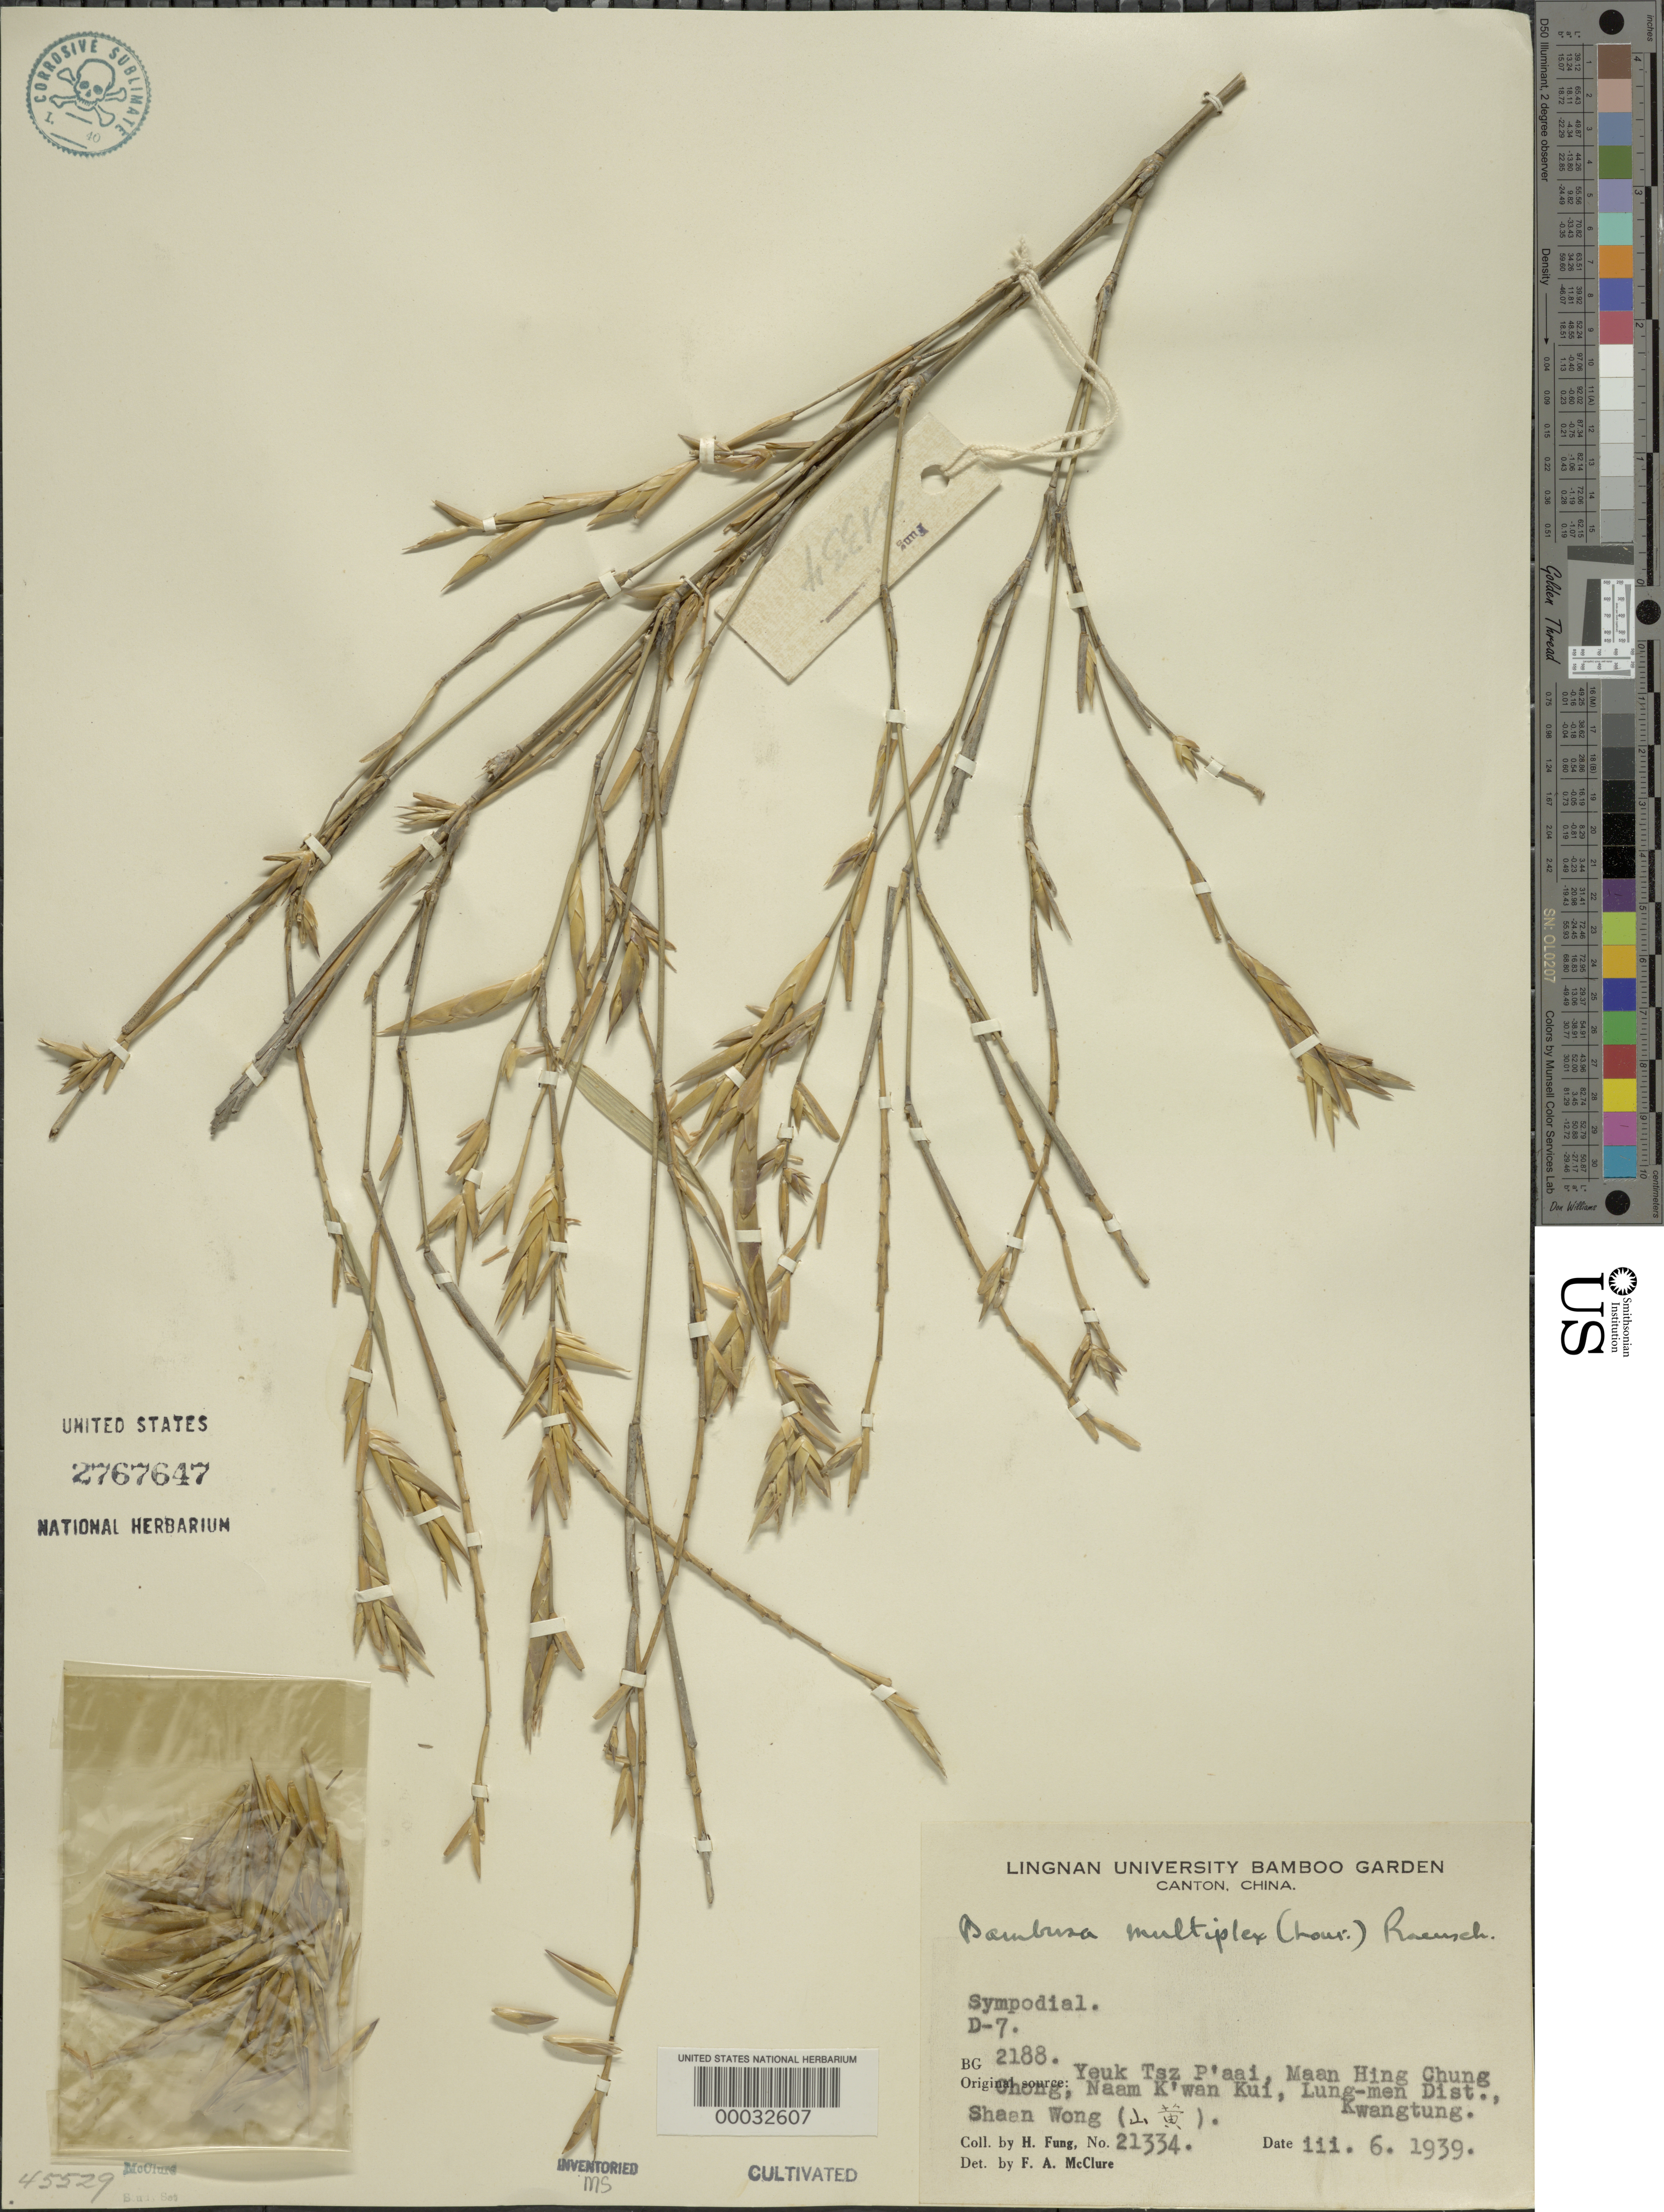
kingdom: Plantae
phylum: Tracheophyta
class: Liliopsida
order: Poales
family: Poaceae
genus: Bambusa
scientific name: Bambusa multiplex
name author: (Lour.) Raeusch. ex Schult. & Schult. f.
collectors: H. L. Fung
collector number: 21334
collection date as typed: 06 Mar 1939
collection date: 1939-03-06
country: China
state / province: Guangdong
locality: Lung-men, yeuk tsz p'aai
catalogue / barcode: US 2767647